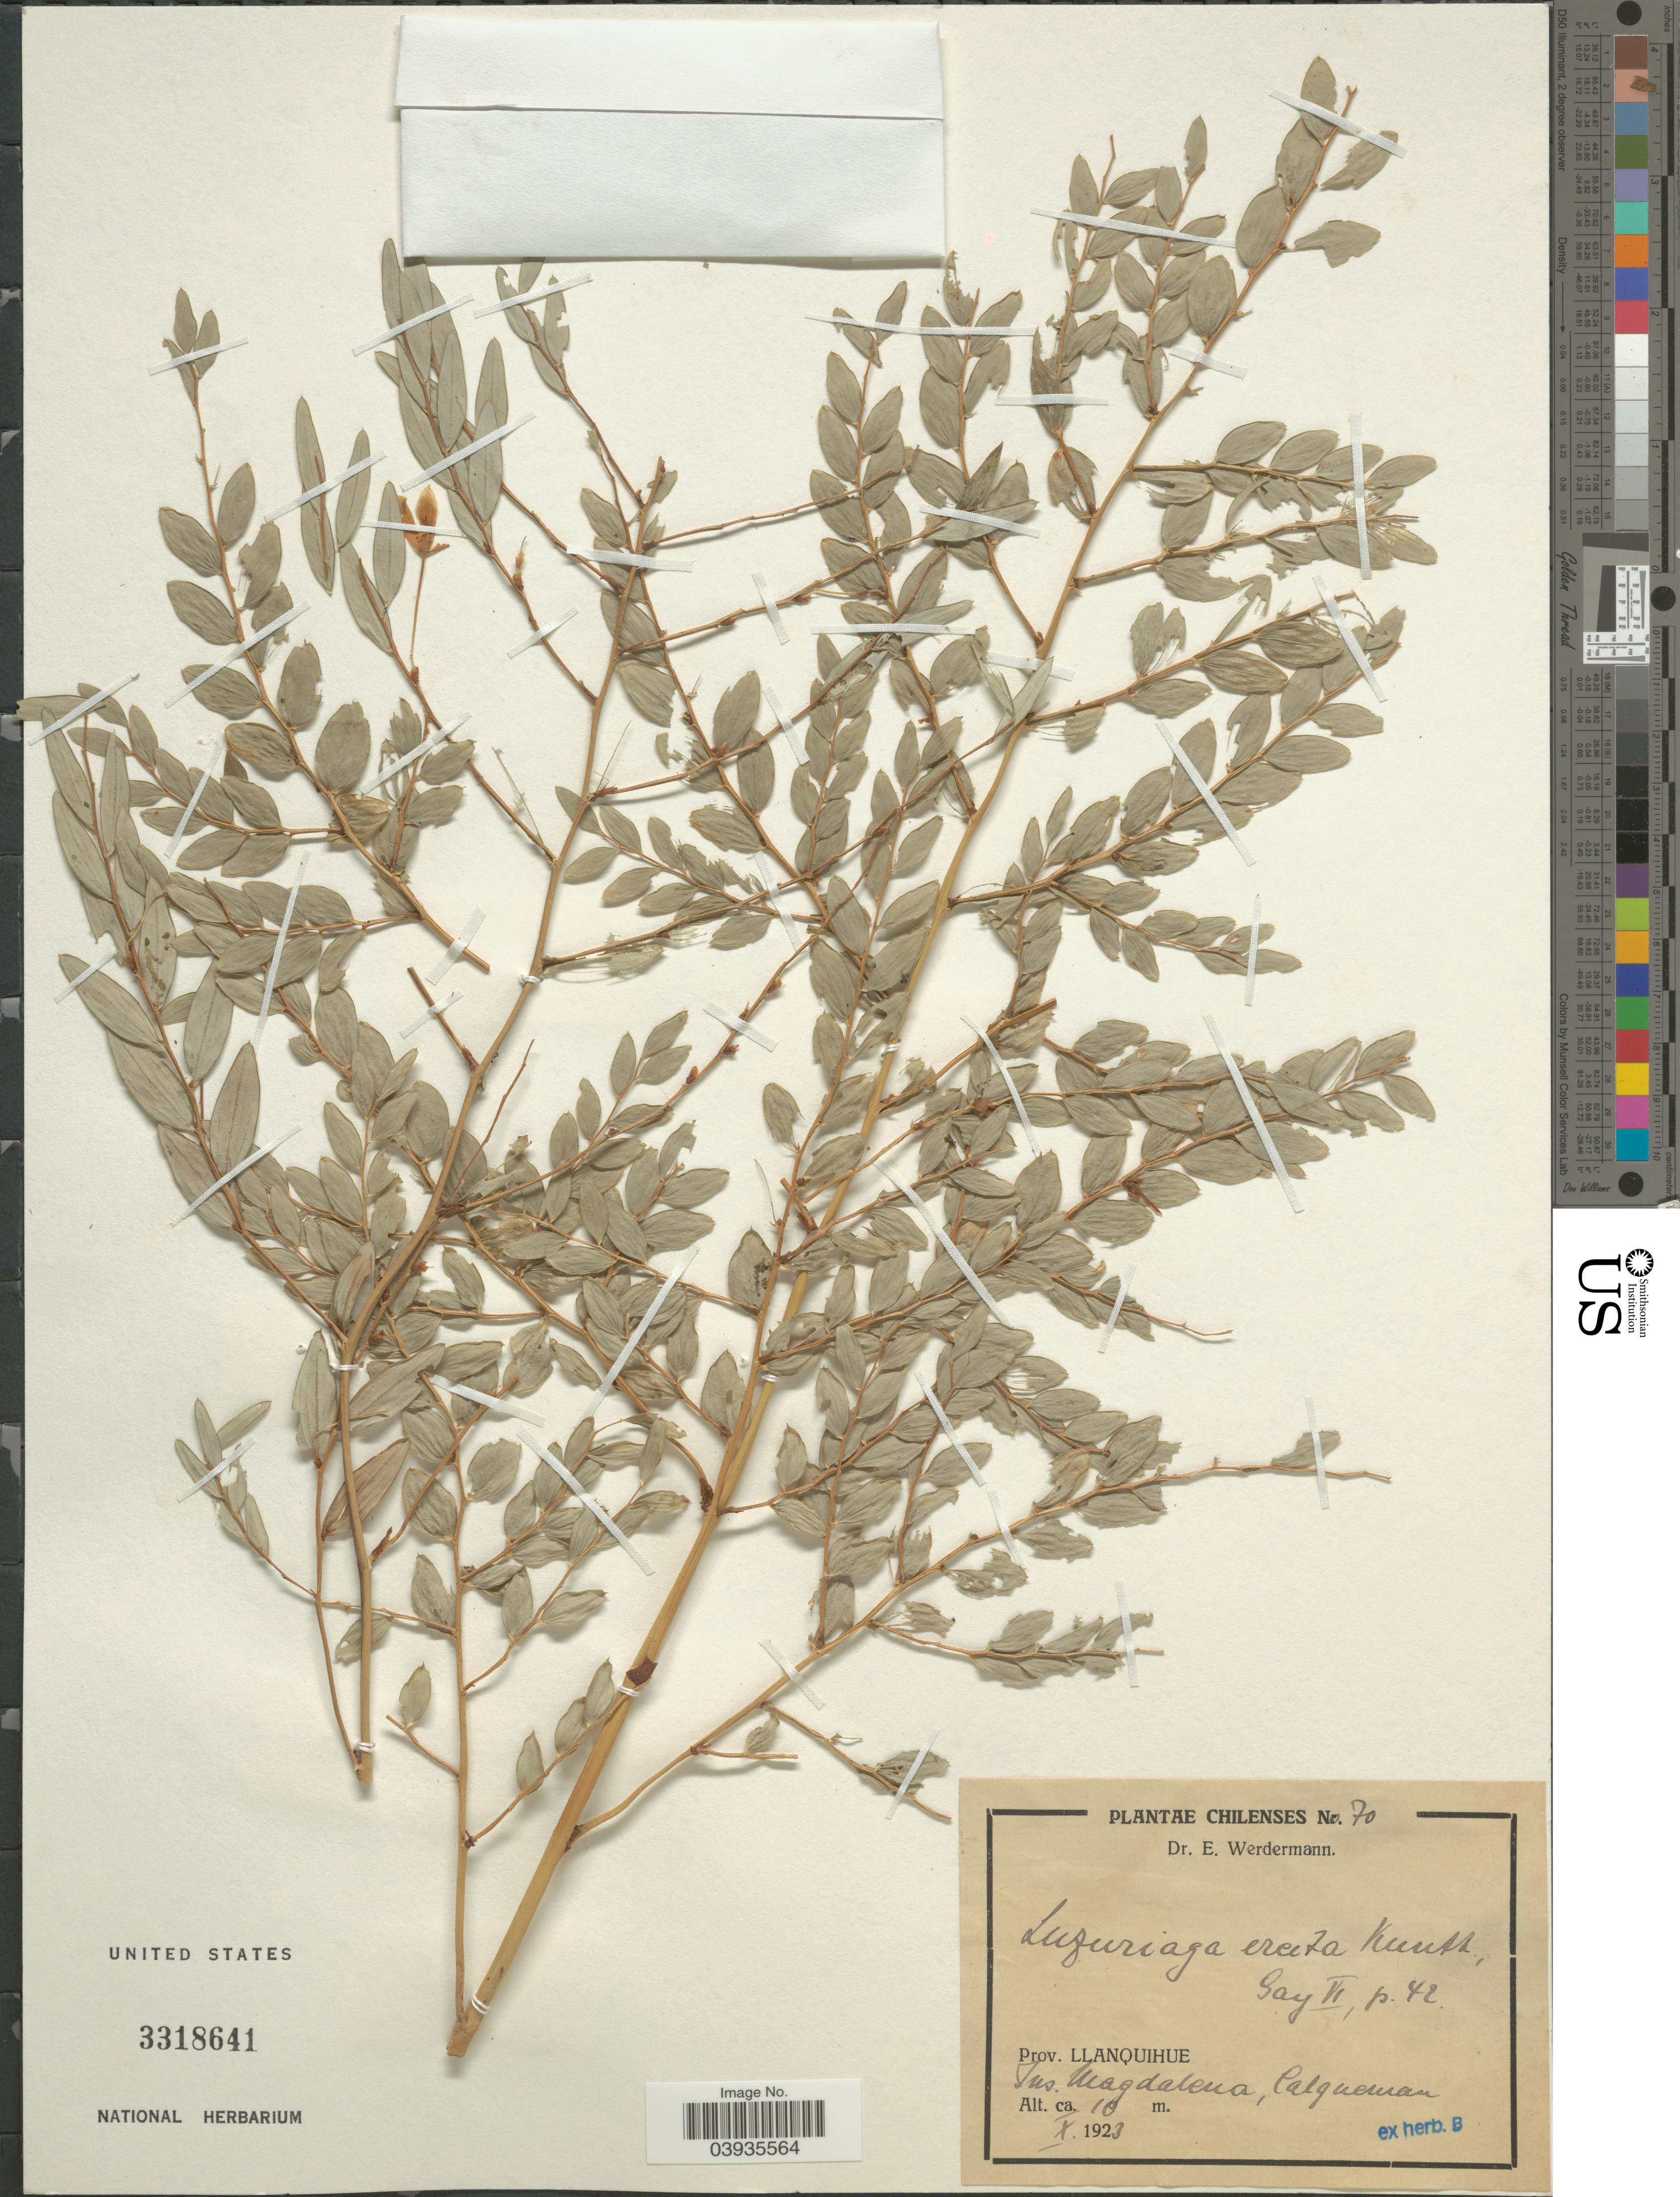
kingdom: Plantae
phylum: Tracheophyta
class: Liliopsida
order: Liliales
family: Alstroemeriaceae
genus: Luzuriaga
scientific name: Luzuriaga erecta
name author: Kunth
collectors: E. Werdermann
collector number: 70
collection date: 1923-10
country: Chile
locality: Prov. Llanquihue. Jus. Magdalena, Calqueman.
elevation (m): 10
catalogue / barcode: US 3318641